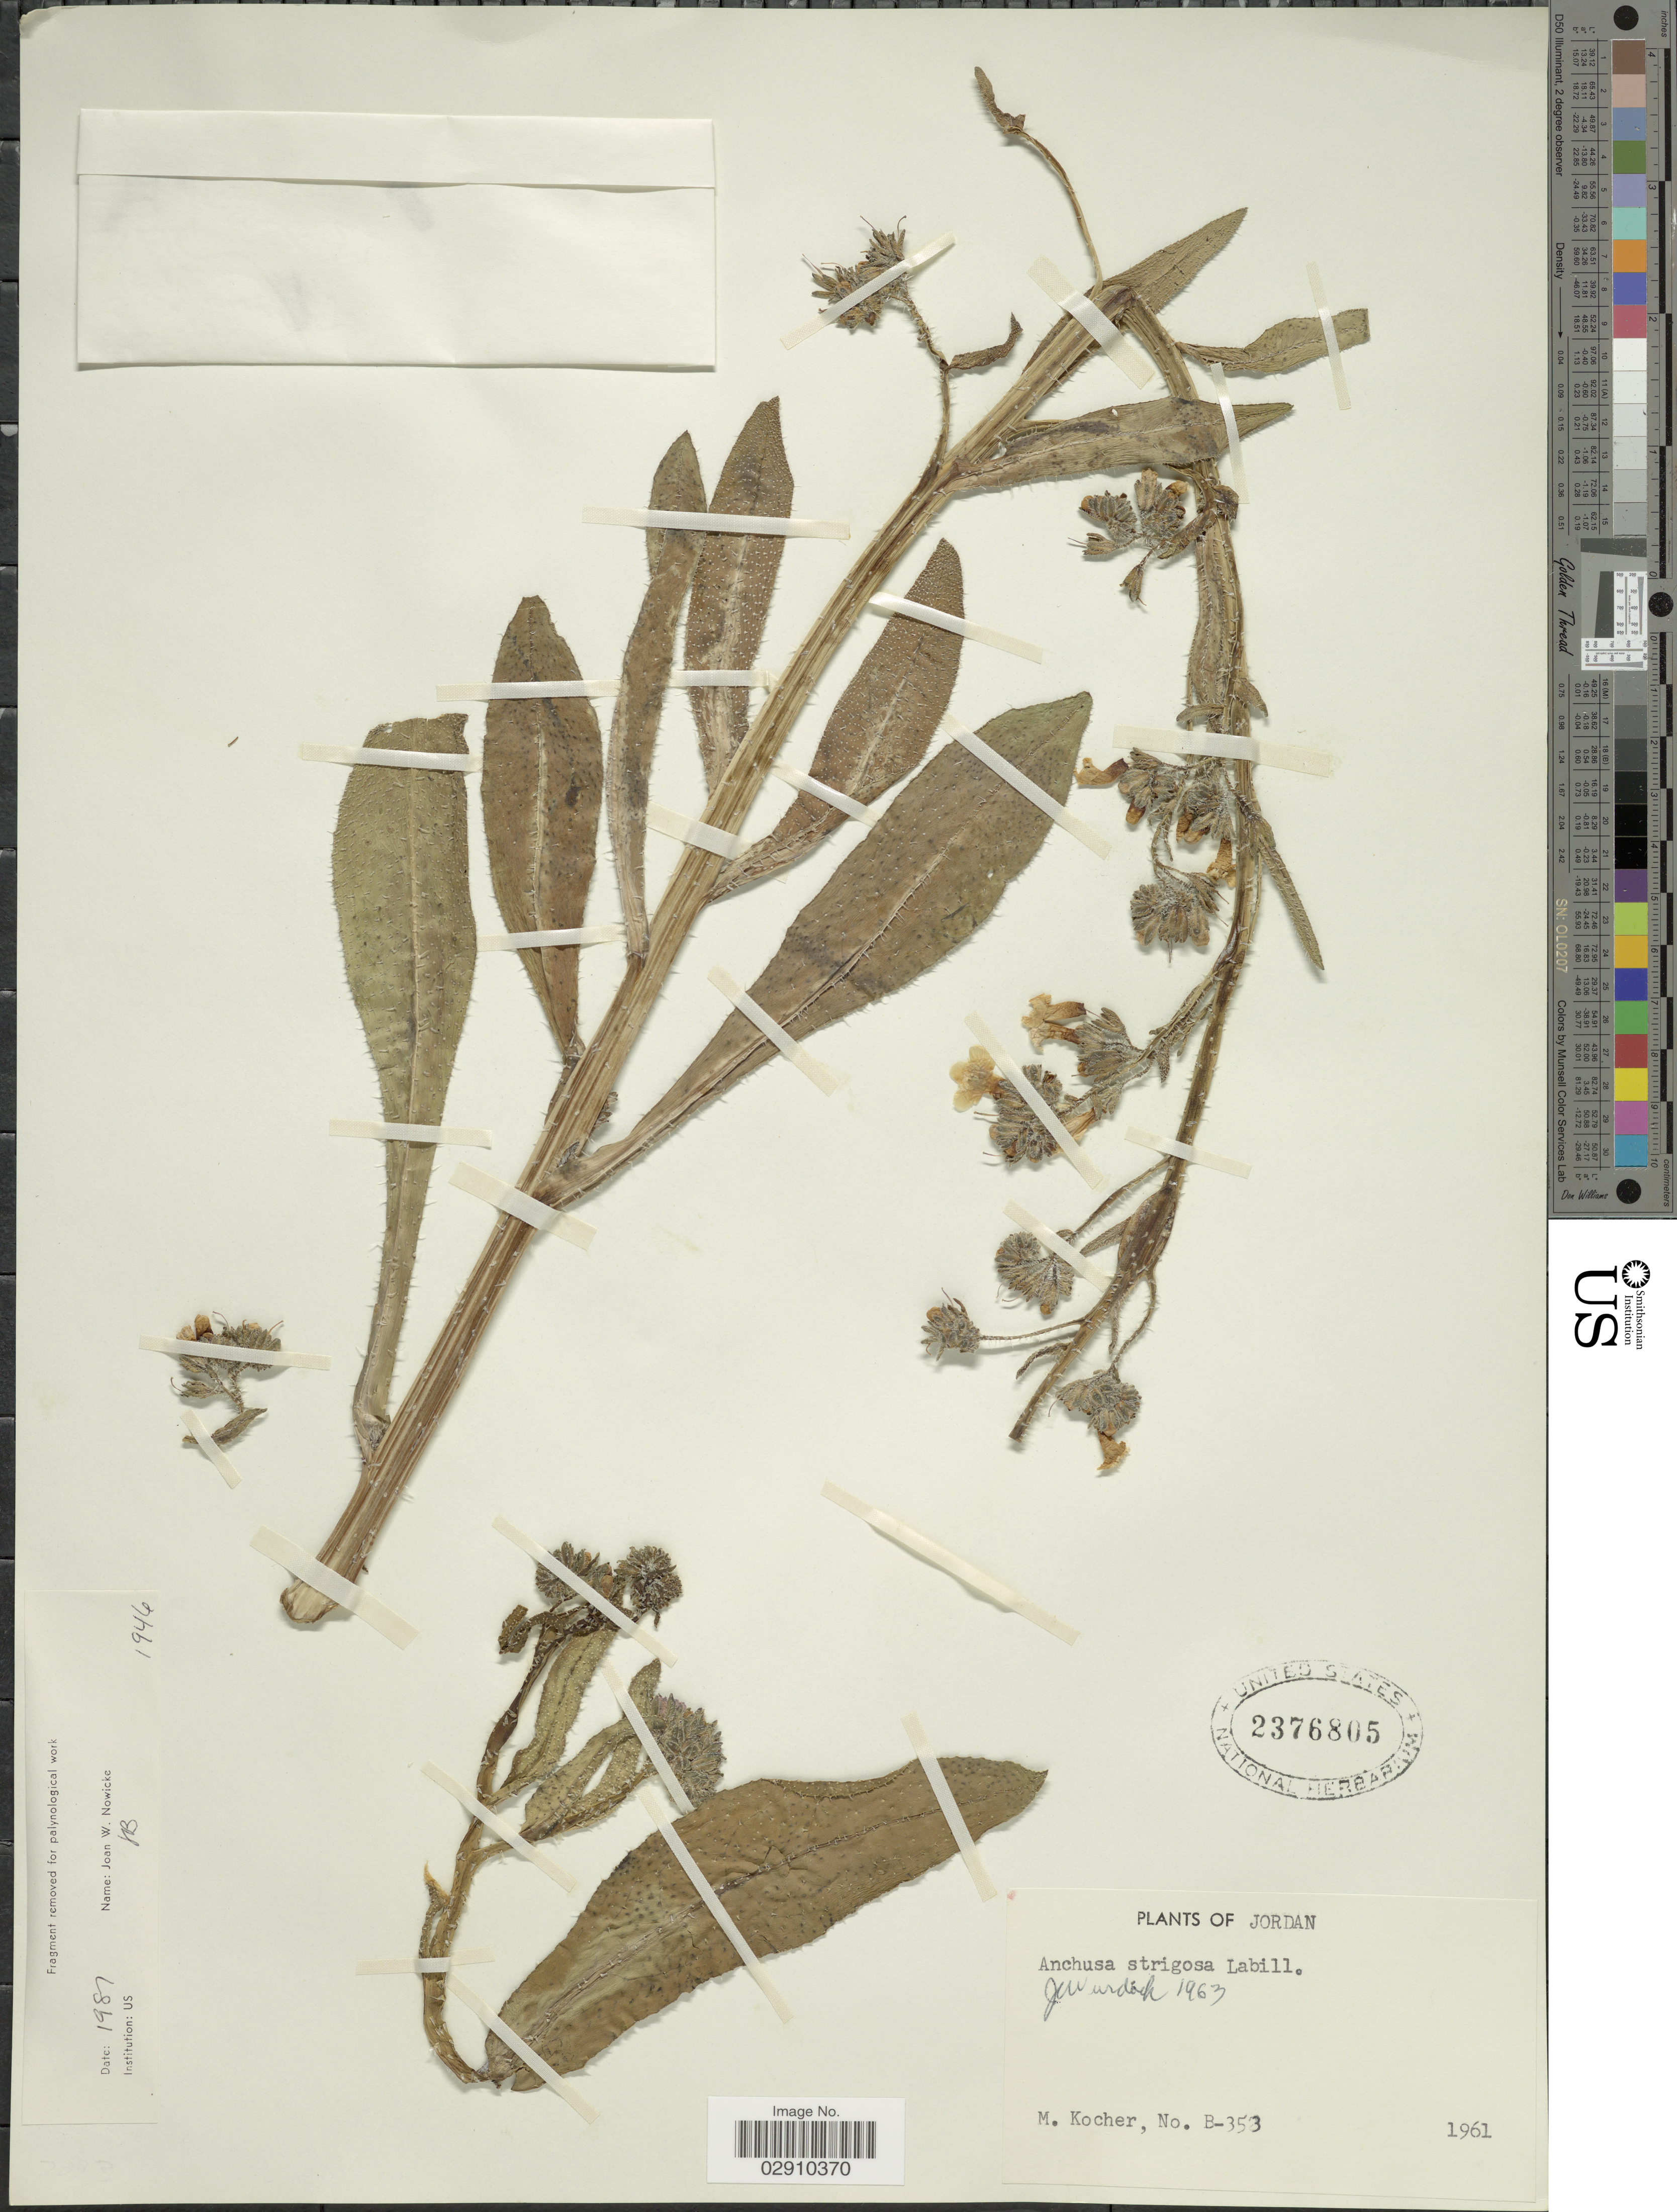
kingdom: Plantae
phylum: Tracheophyta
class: Magnoliopsida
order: Boraginales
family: Boraginaceae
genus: Anchusa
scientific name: Anchusa strigosa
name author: Banks & Sol.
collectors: M. Kocher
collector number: B-353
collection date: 1961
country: Jordan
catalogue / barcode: US 2376805